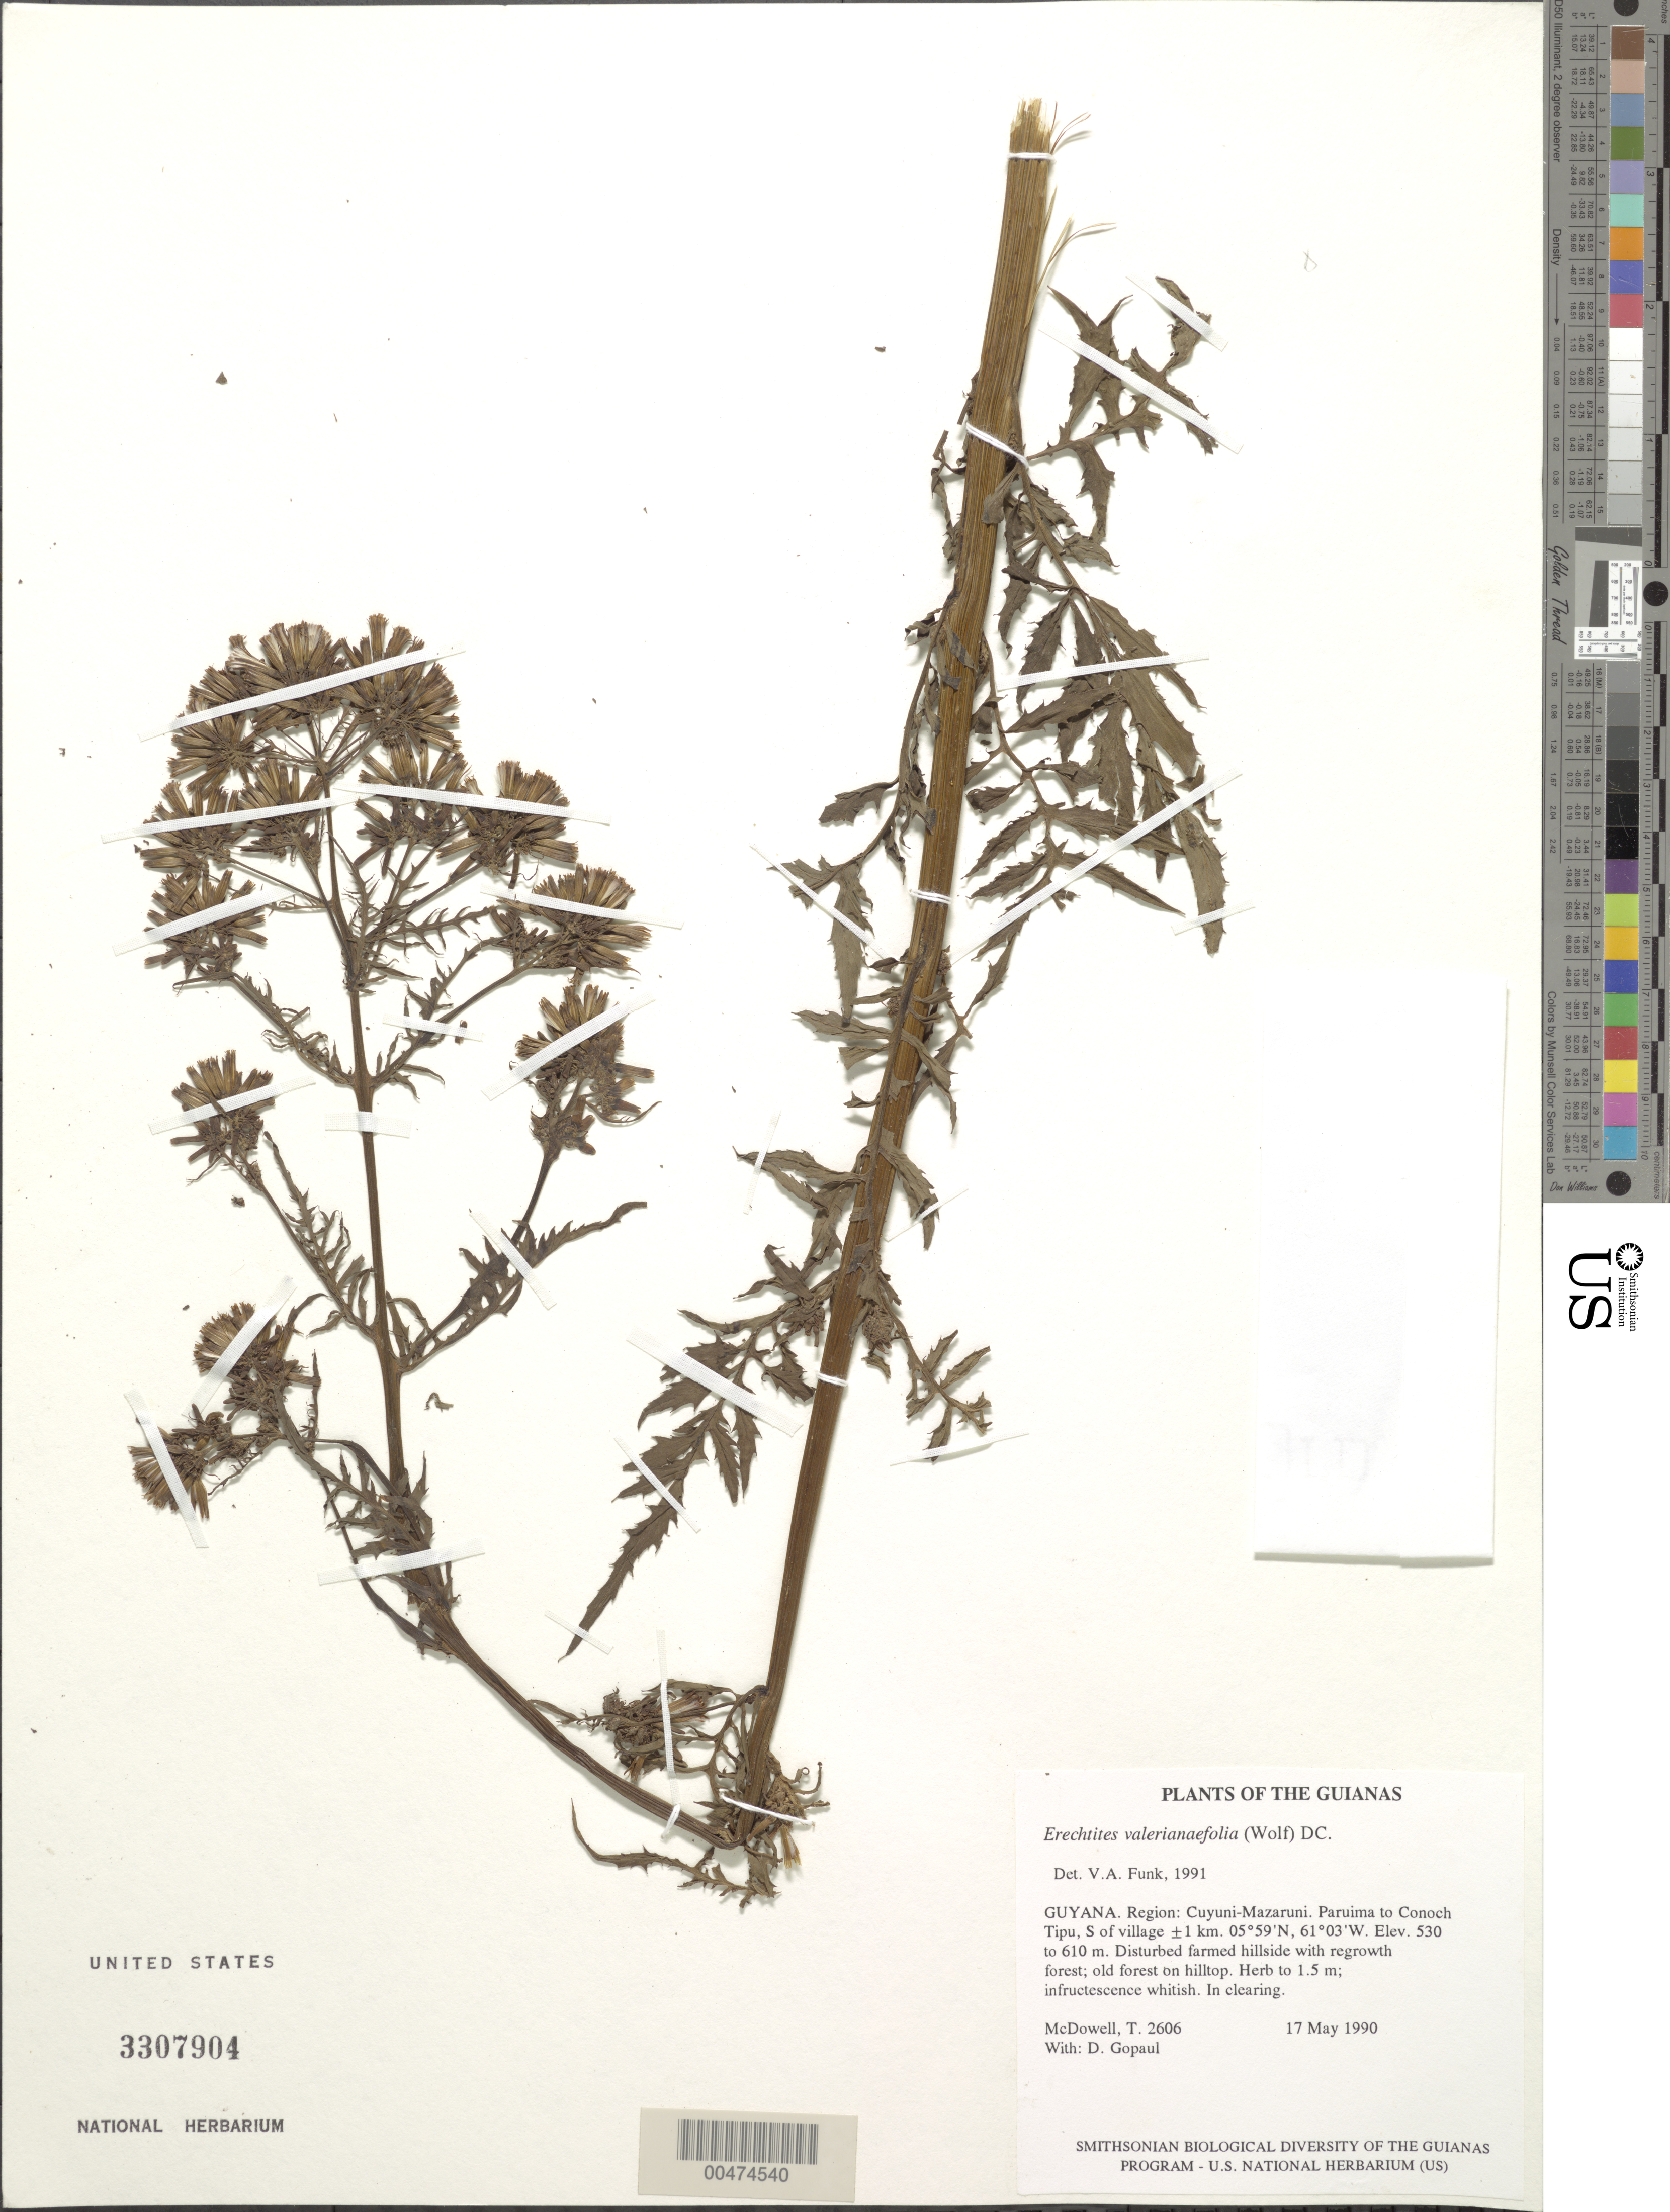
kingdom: Plantae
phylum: Tracheophyta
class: Magnoliopsida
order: Asterales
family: Asteraceae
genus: Erechtites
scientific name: Erechtites valerianifolius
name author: (Link ex Spreng.) DC.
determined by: Funk, Vicki A., (BOT), Smithsonian Institution - National Museum of Natural History (UNITED STATES)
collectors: T. McDowell & D. Gopaul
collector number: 2606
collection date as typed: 17 May 1990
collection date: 1990-05-17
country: Guyana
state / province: Cuyuni-Mazaruni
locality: Paruima to Conoch Tipu, S of village ±1 km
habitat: Disturbed farmed hillside with regrowth forest; old forest on hilltop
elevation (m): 530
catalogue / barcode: US 3307904